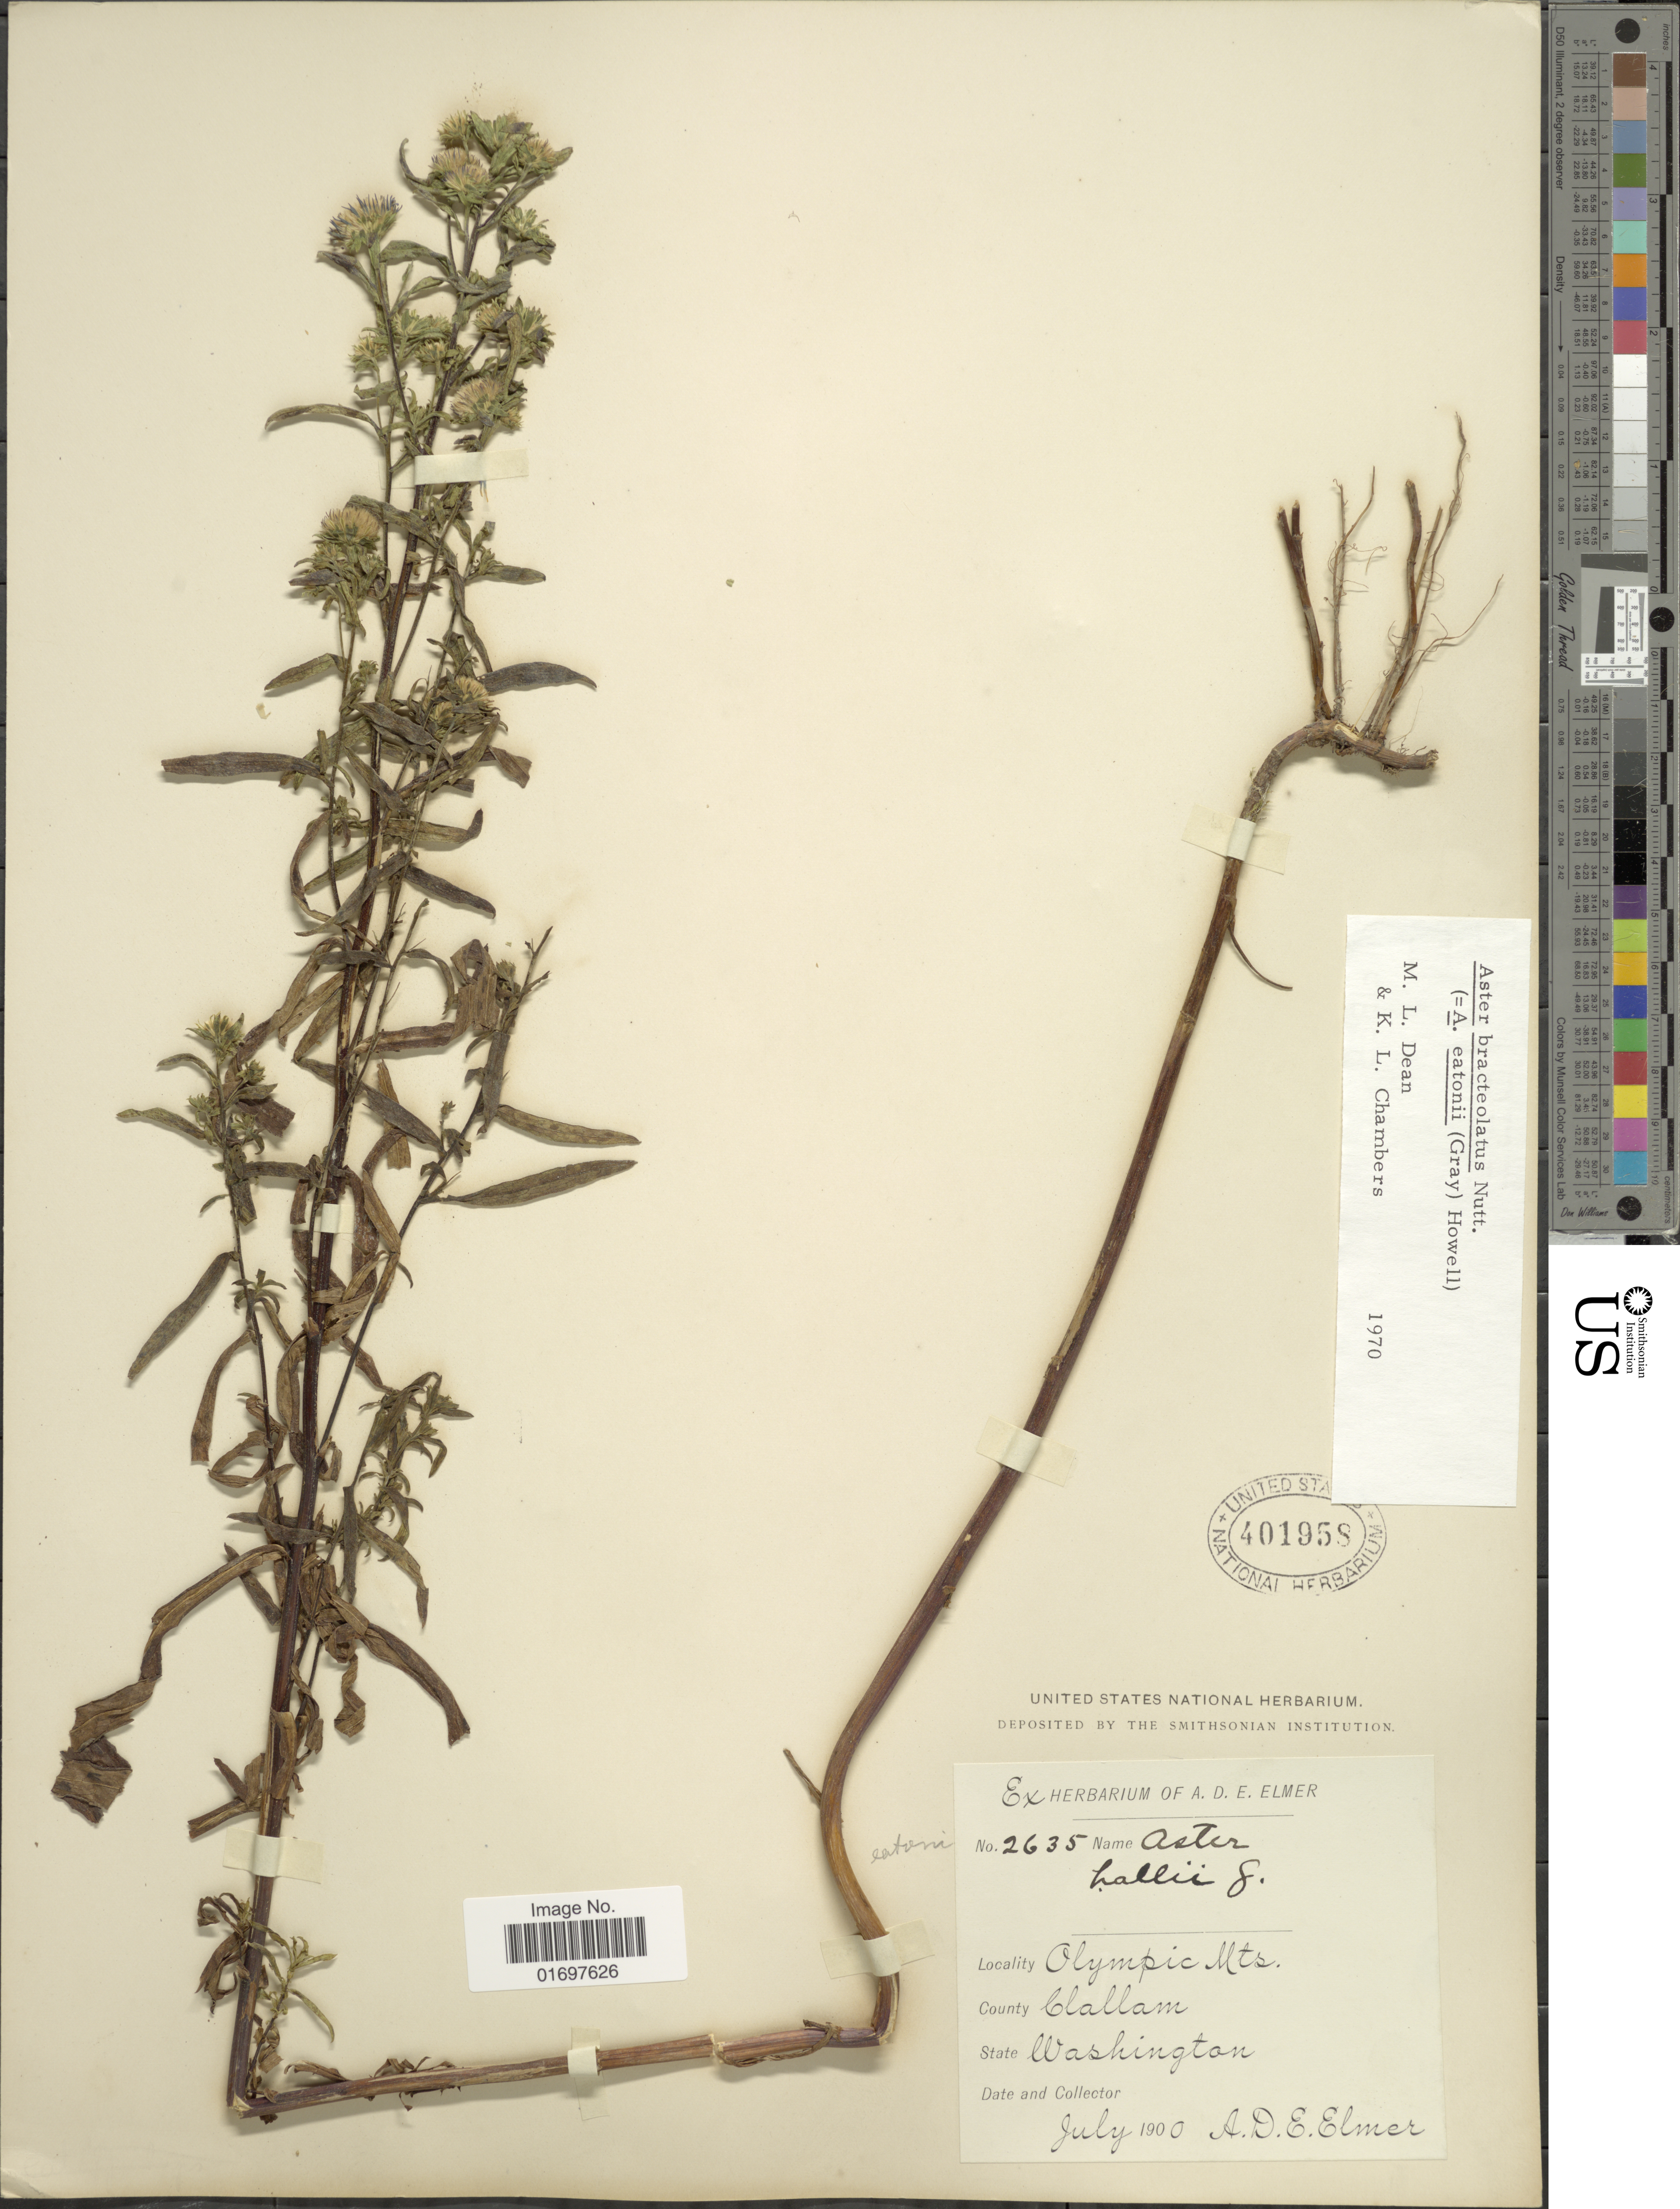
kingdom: Plantae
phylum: Tracheophyta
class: Magnoliopsida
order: Asterales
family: Asteraceae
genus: Symphyotrichum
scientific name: Symphyotrichum bracteolatum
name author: (Nutt.) G.L. Nesom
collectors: A. D. E. Elmer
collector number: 2635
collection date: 1900-07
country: United States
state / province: Washington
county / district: Clallam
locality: Clallam, State Washington.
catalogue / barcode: US 401958